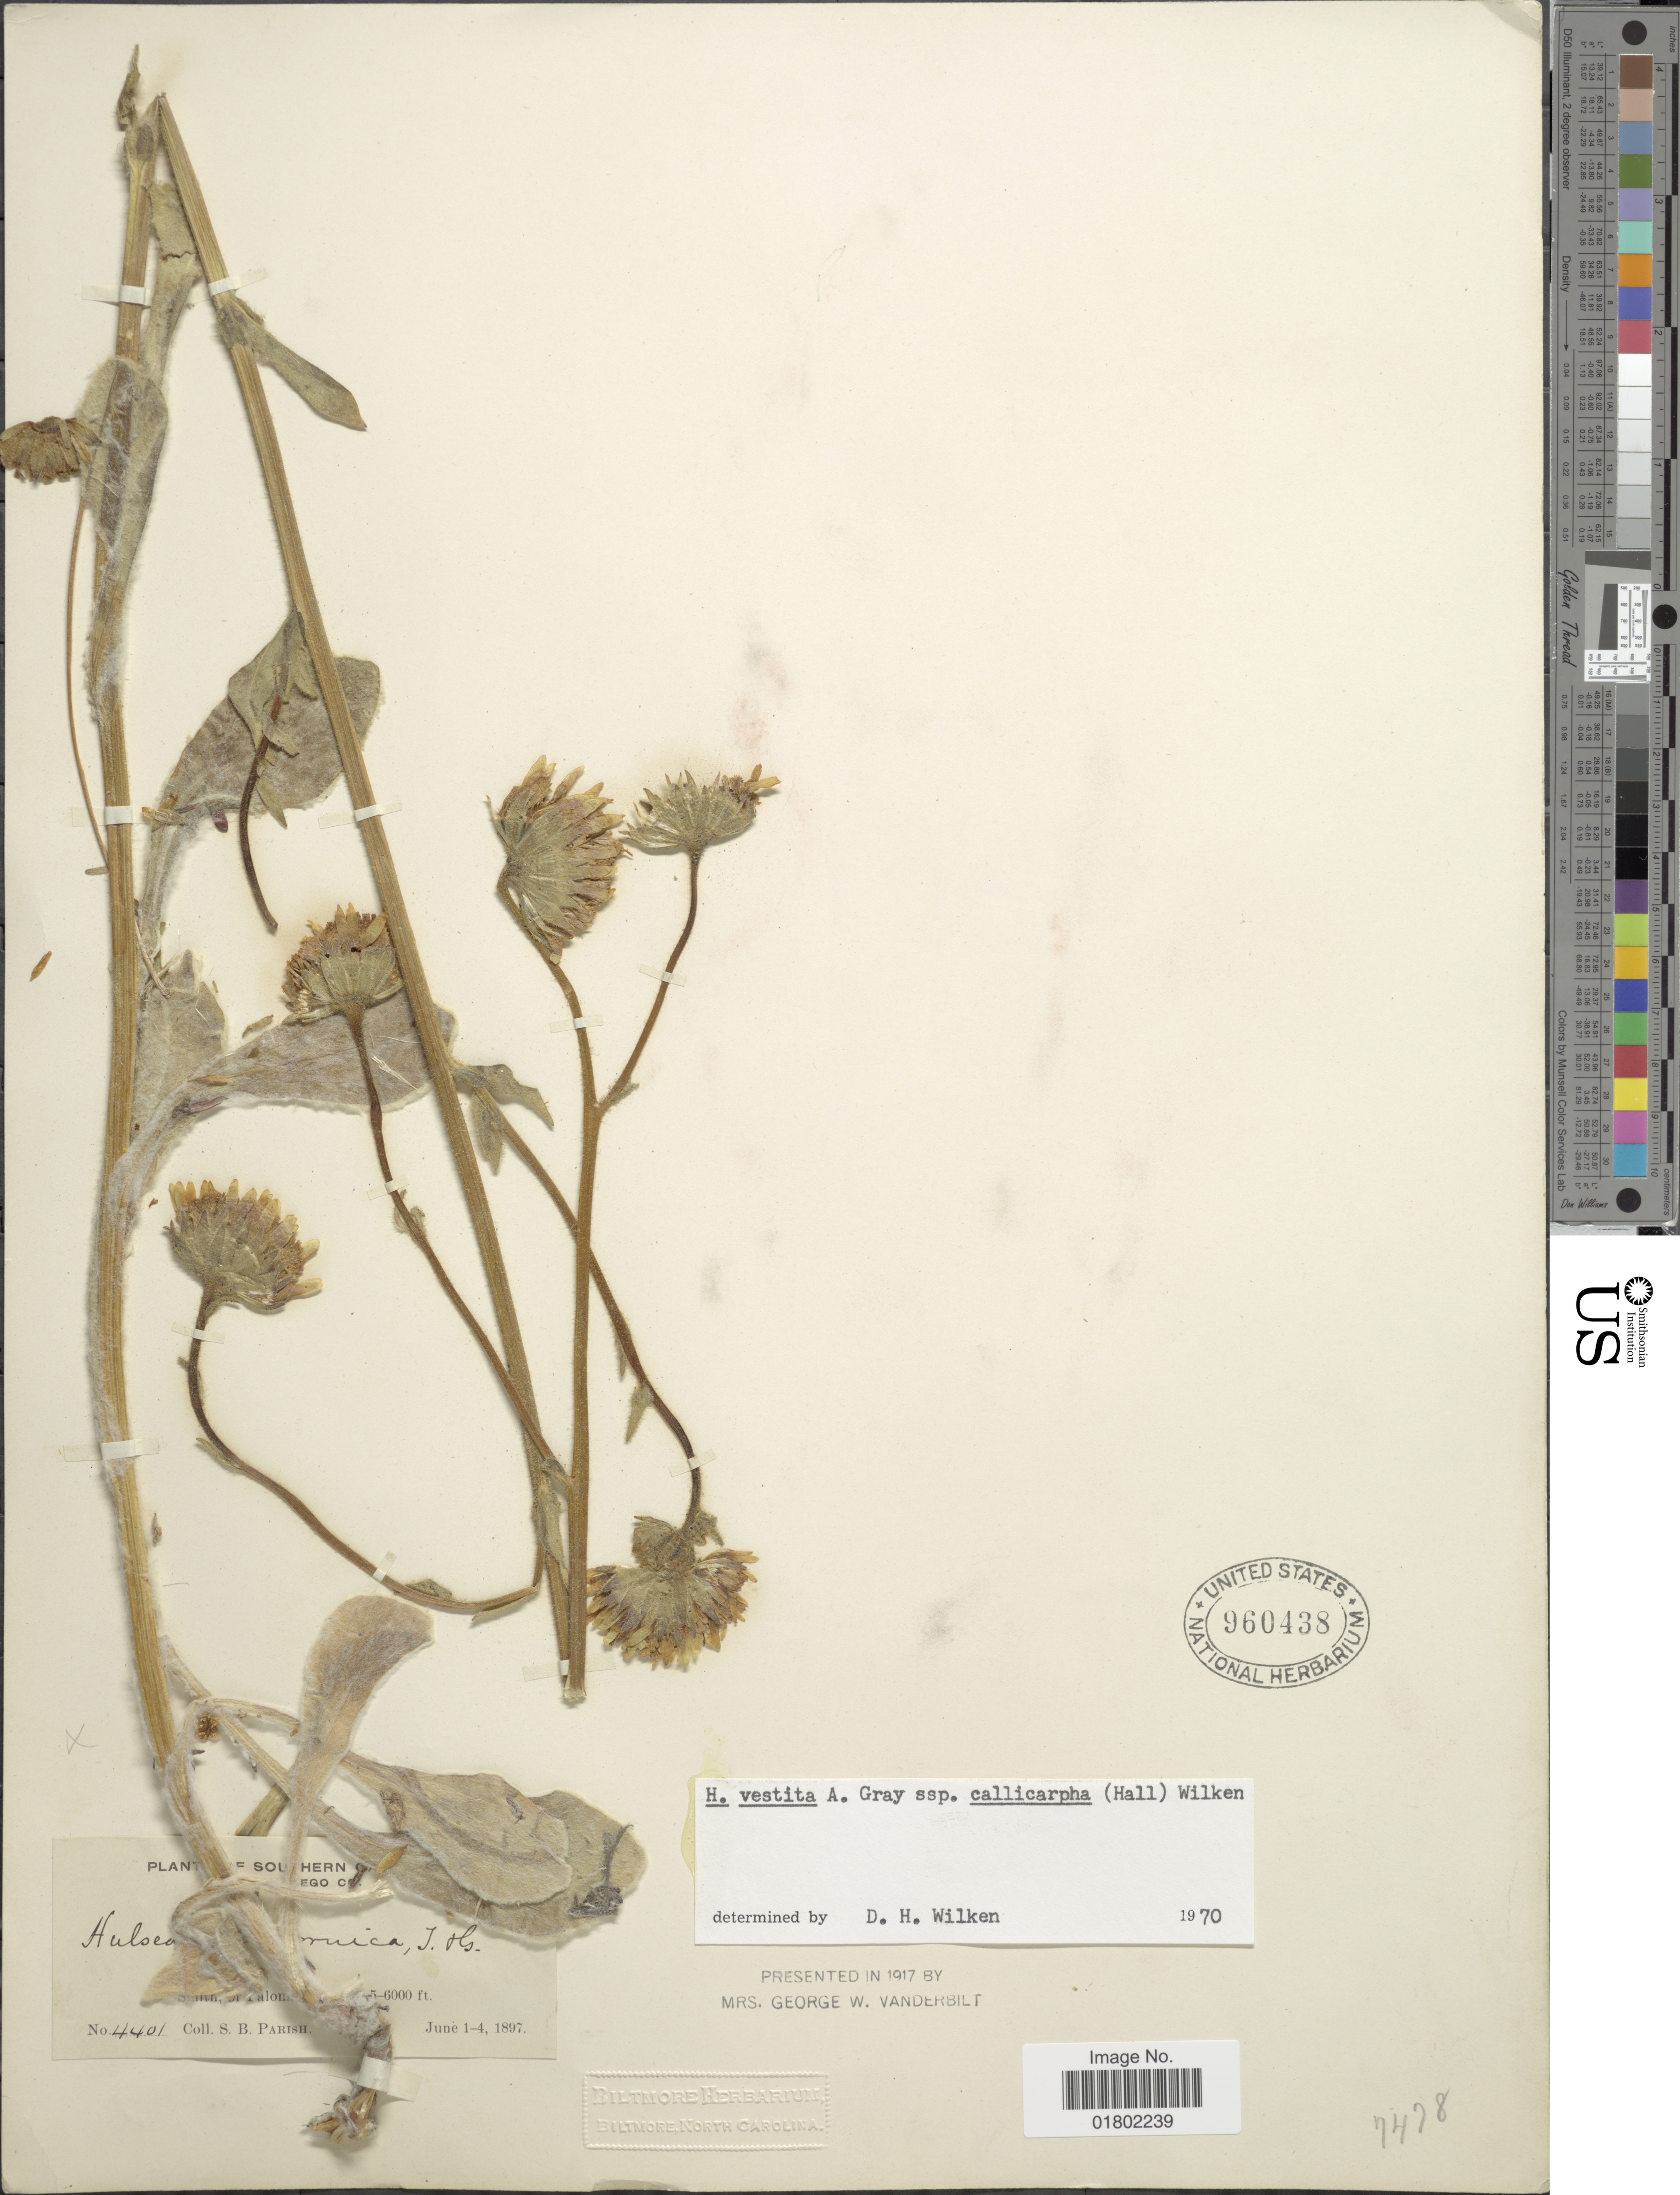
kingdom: Plantae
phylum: Tracheophyta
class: Magnoliopsida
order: Asterales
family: Asteraceae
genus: Hulsea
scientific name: Hulsea vestita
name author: A. Gray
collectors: S. B. Parish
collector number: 4401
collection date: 1897-06-01/1897-06-04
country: United States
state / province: California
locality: Southern California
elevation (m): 1524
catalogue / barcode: US 960438